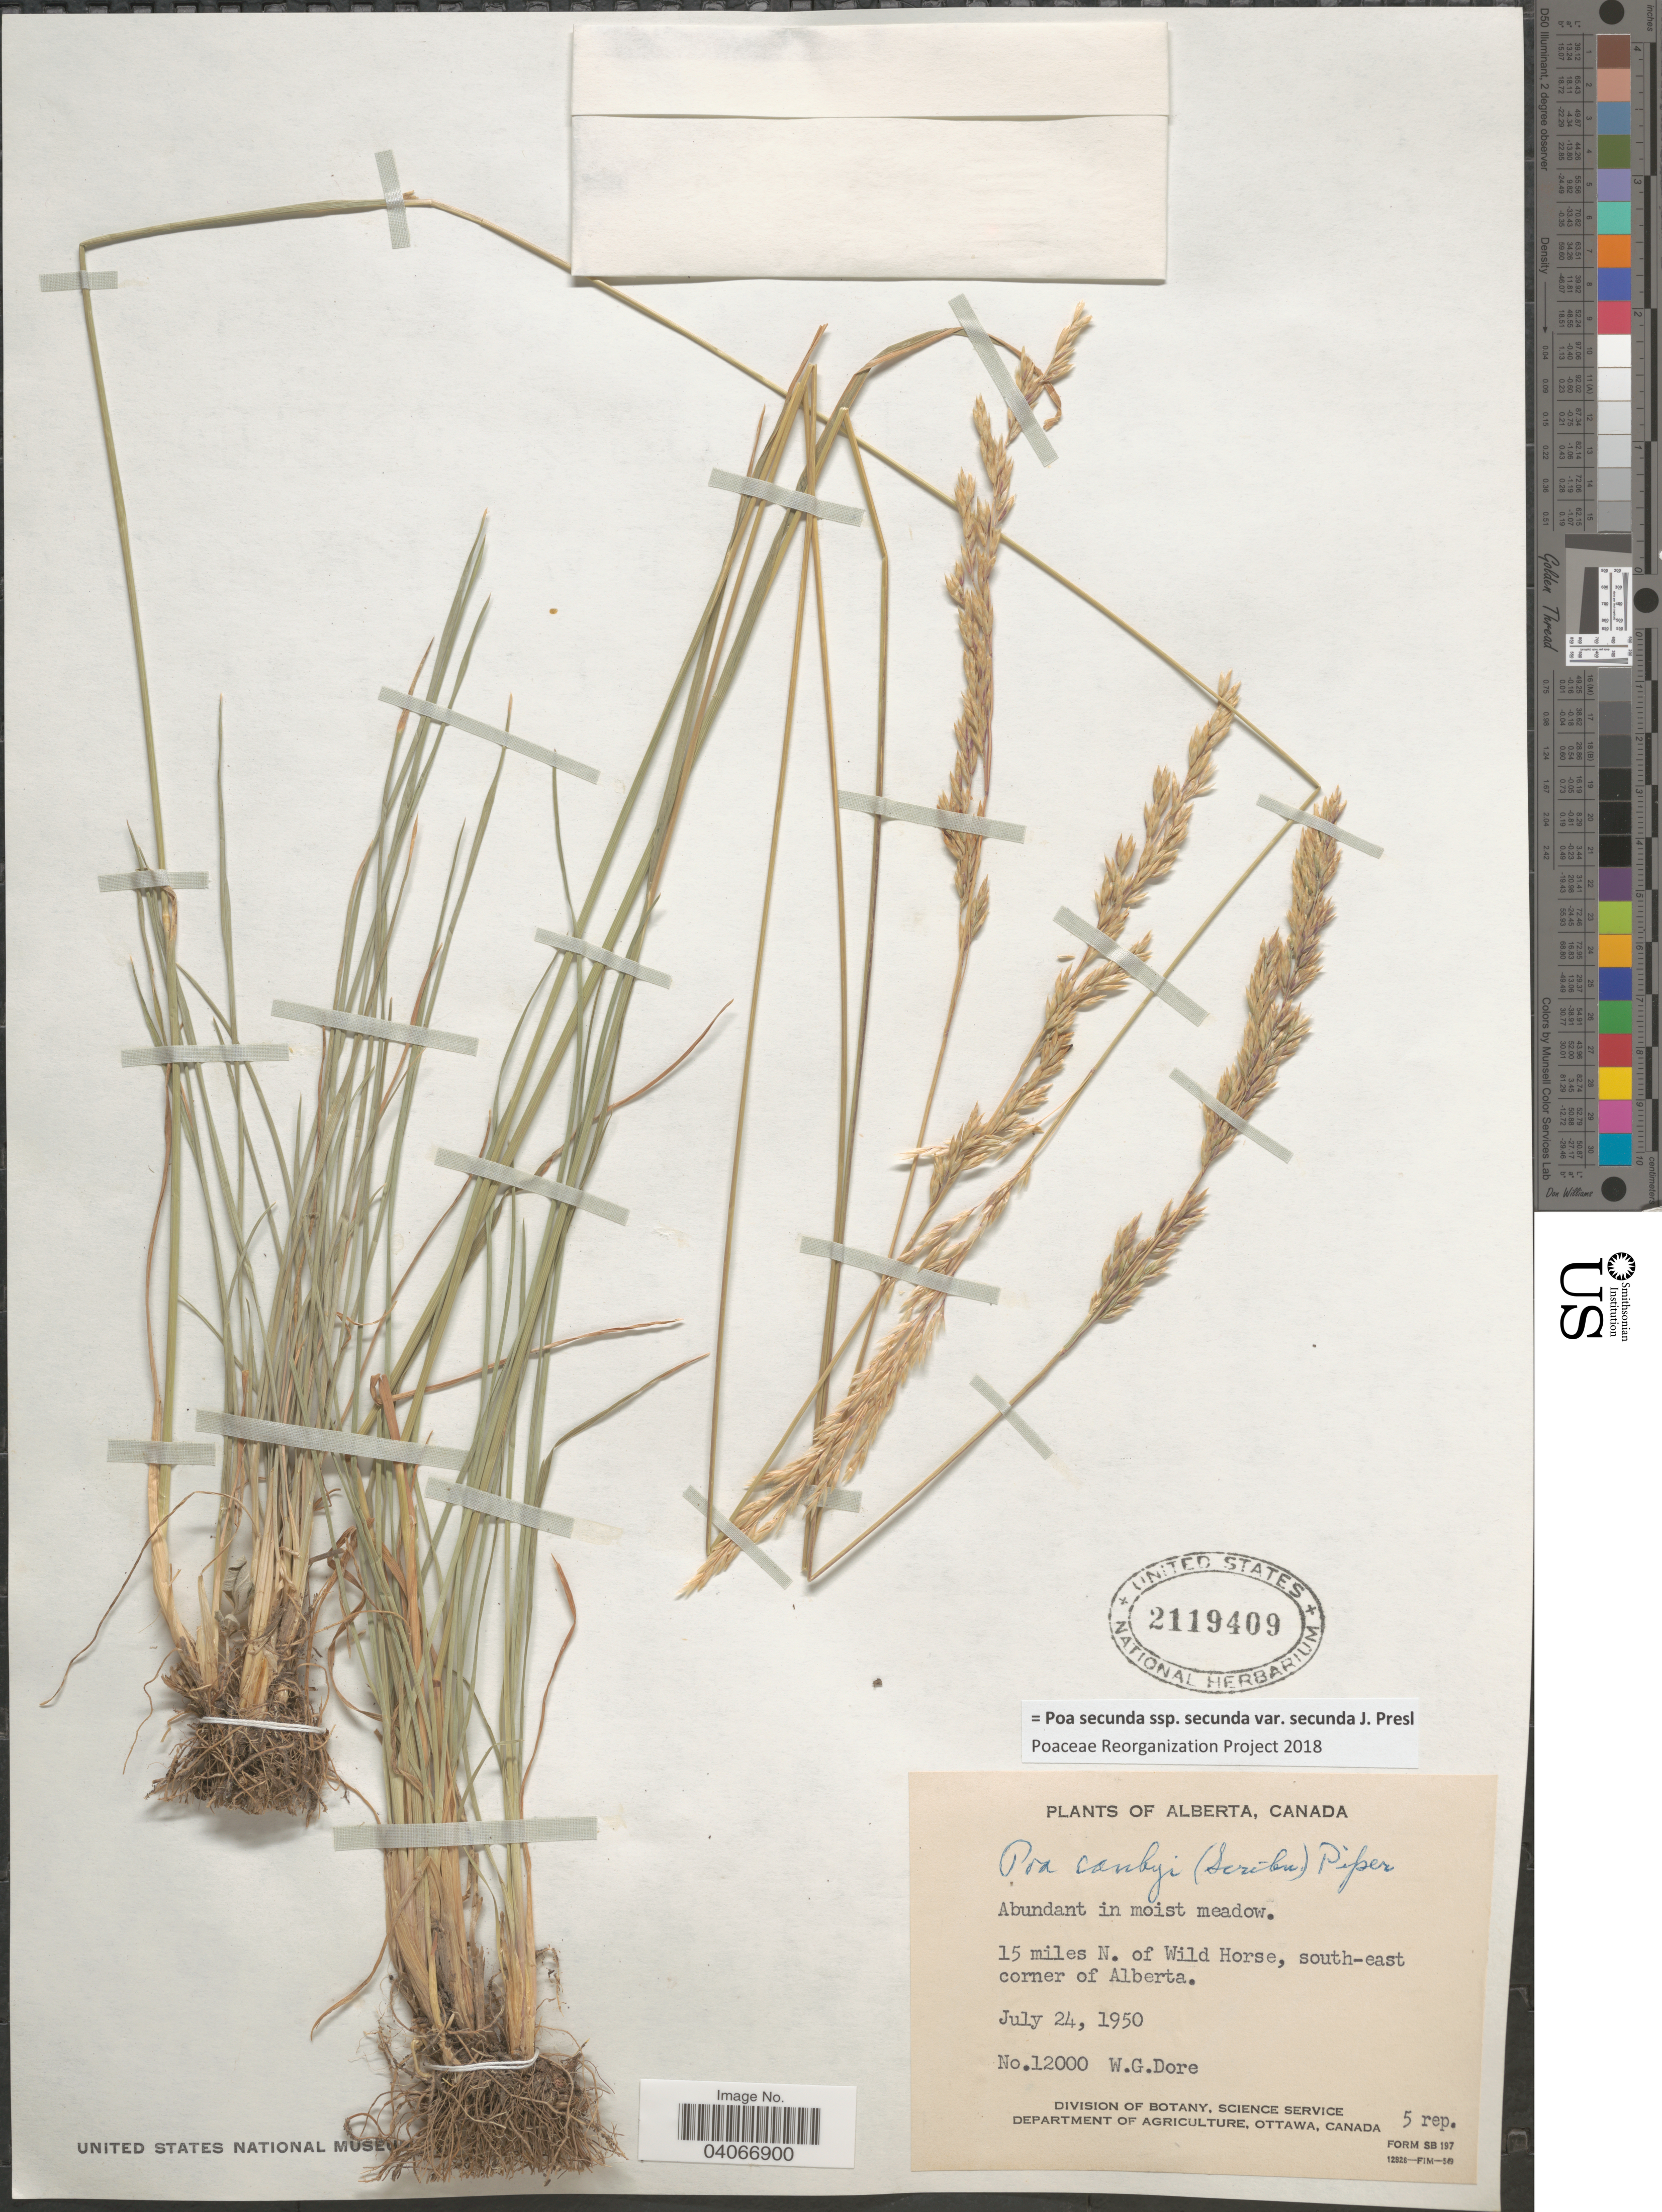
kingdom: Plantae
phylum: Tracheophyta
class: Liliopsida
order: Poales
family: Poaceae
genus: Poa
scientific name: Poa secunda subsp. secunda var. secunda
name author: J. Presl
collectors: W. Dore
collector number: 12000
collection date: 1950-07-24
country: Canada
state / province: Alberta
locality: Abundant in moist meadow. 15 miles N. of Wild Horse, south-east corner of Alberta.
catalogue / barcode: US 2119409